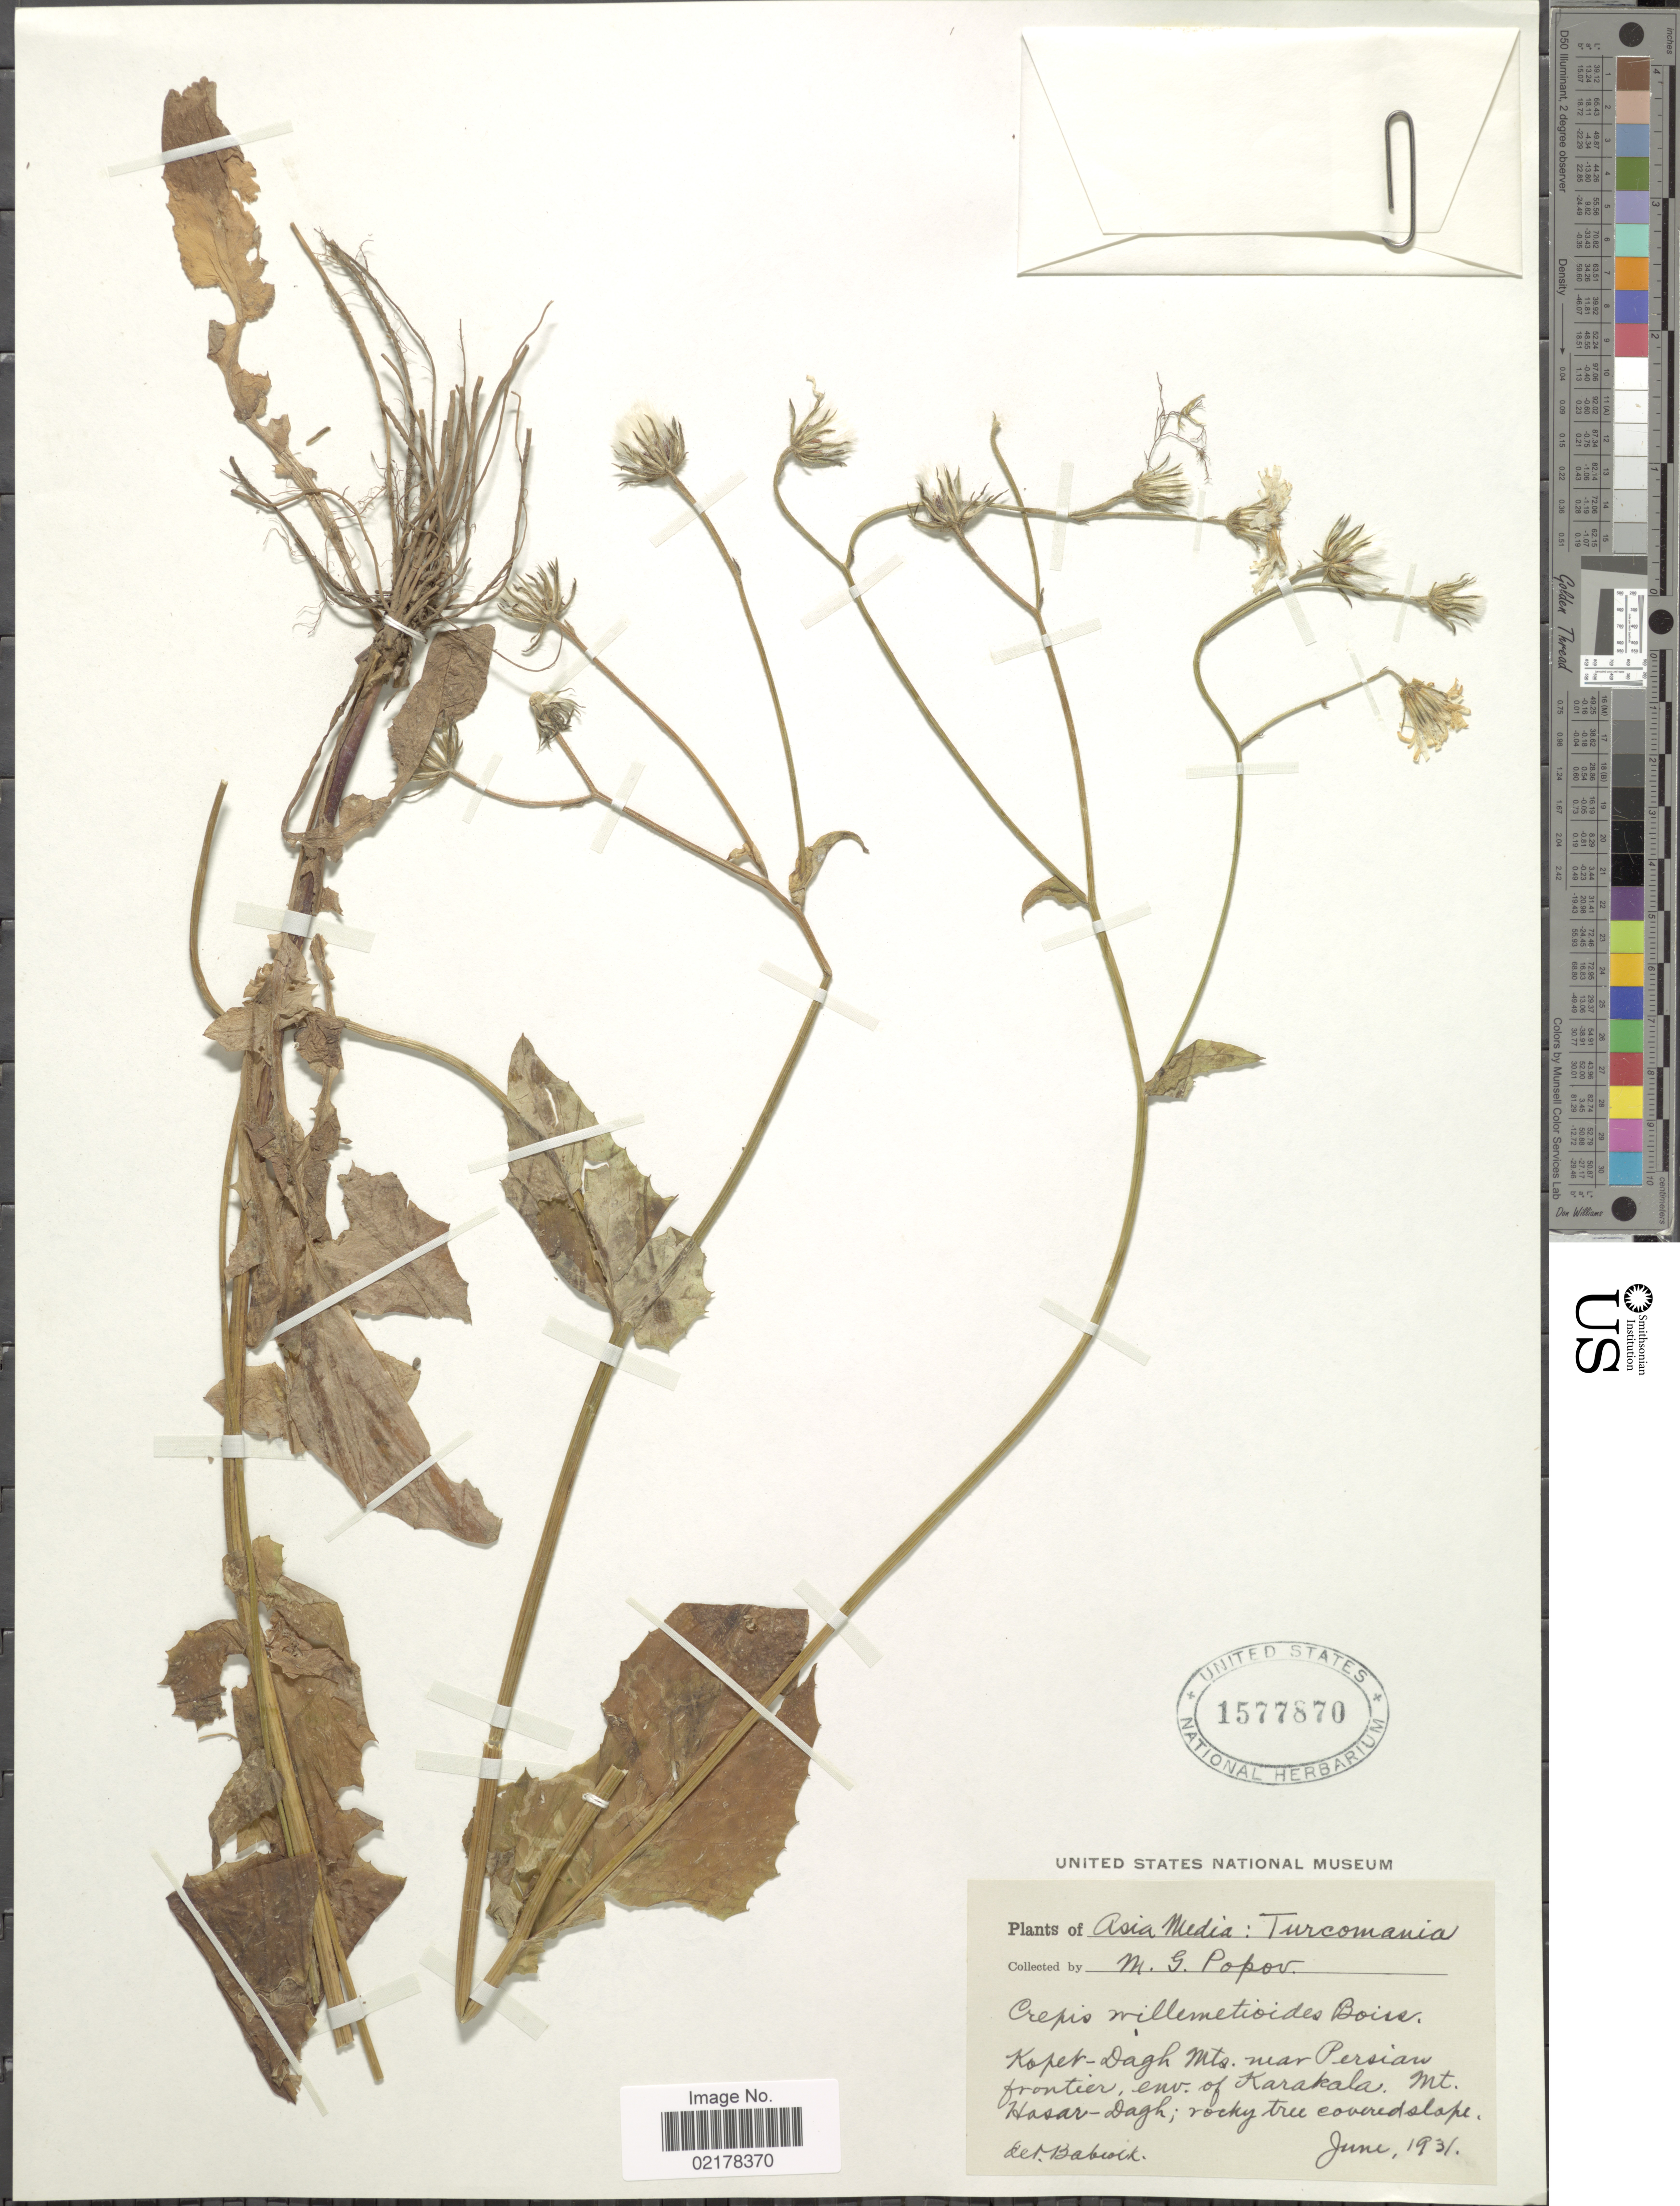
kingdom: Plantae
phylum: Tracheophyta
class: Magnoliopsida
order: Asterales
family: Asteraceae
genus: Crepis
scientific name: Crepis willemetioides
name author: Boiss.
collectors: M. Popov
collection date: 1931-06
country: Turkmenistan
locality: Asia Media: Turcomania. Kopet-Dagh Mts. near Persian frontier, env. of Karakala. Mt. Hasas-Dagh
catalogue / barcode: US 1577870